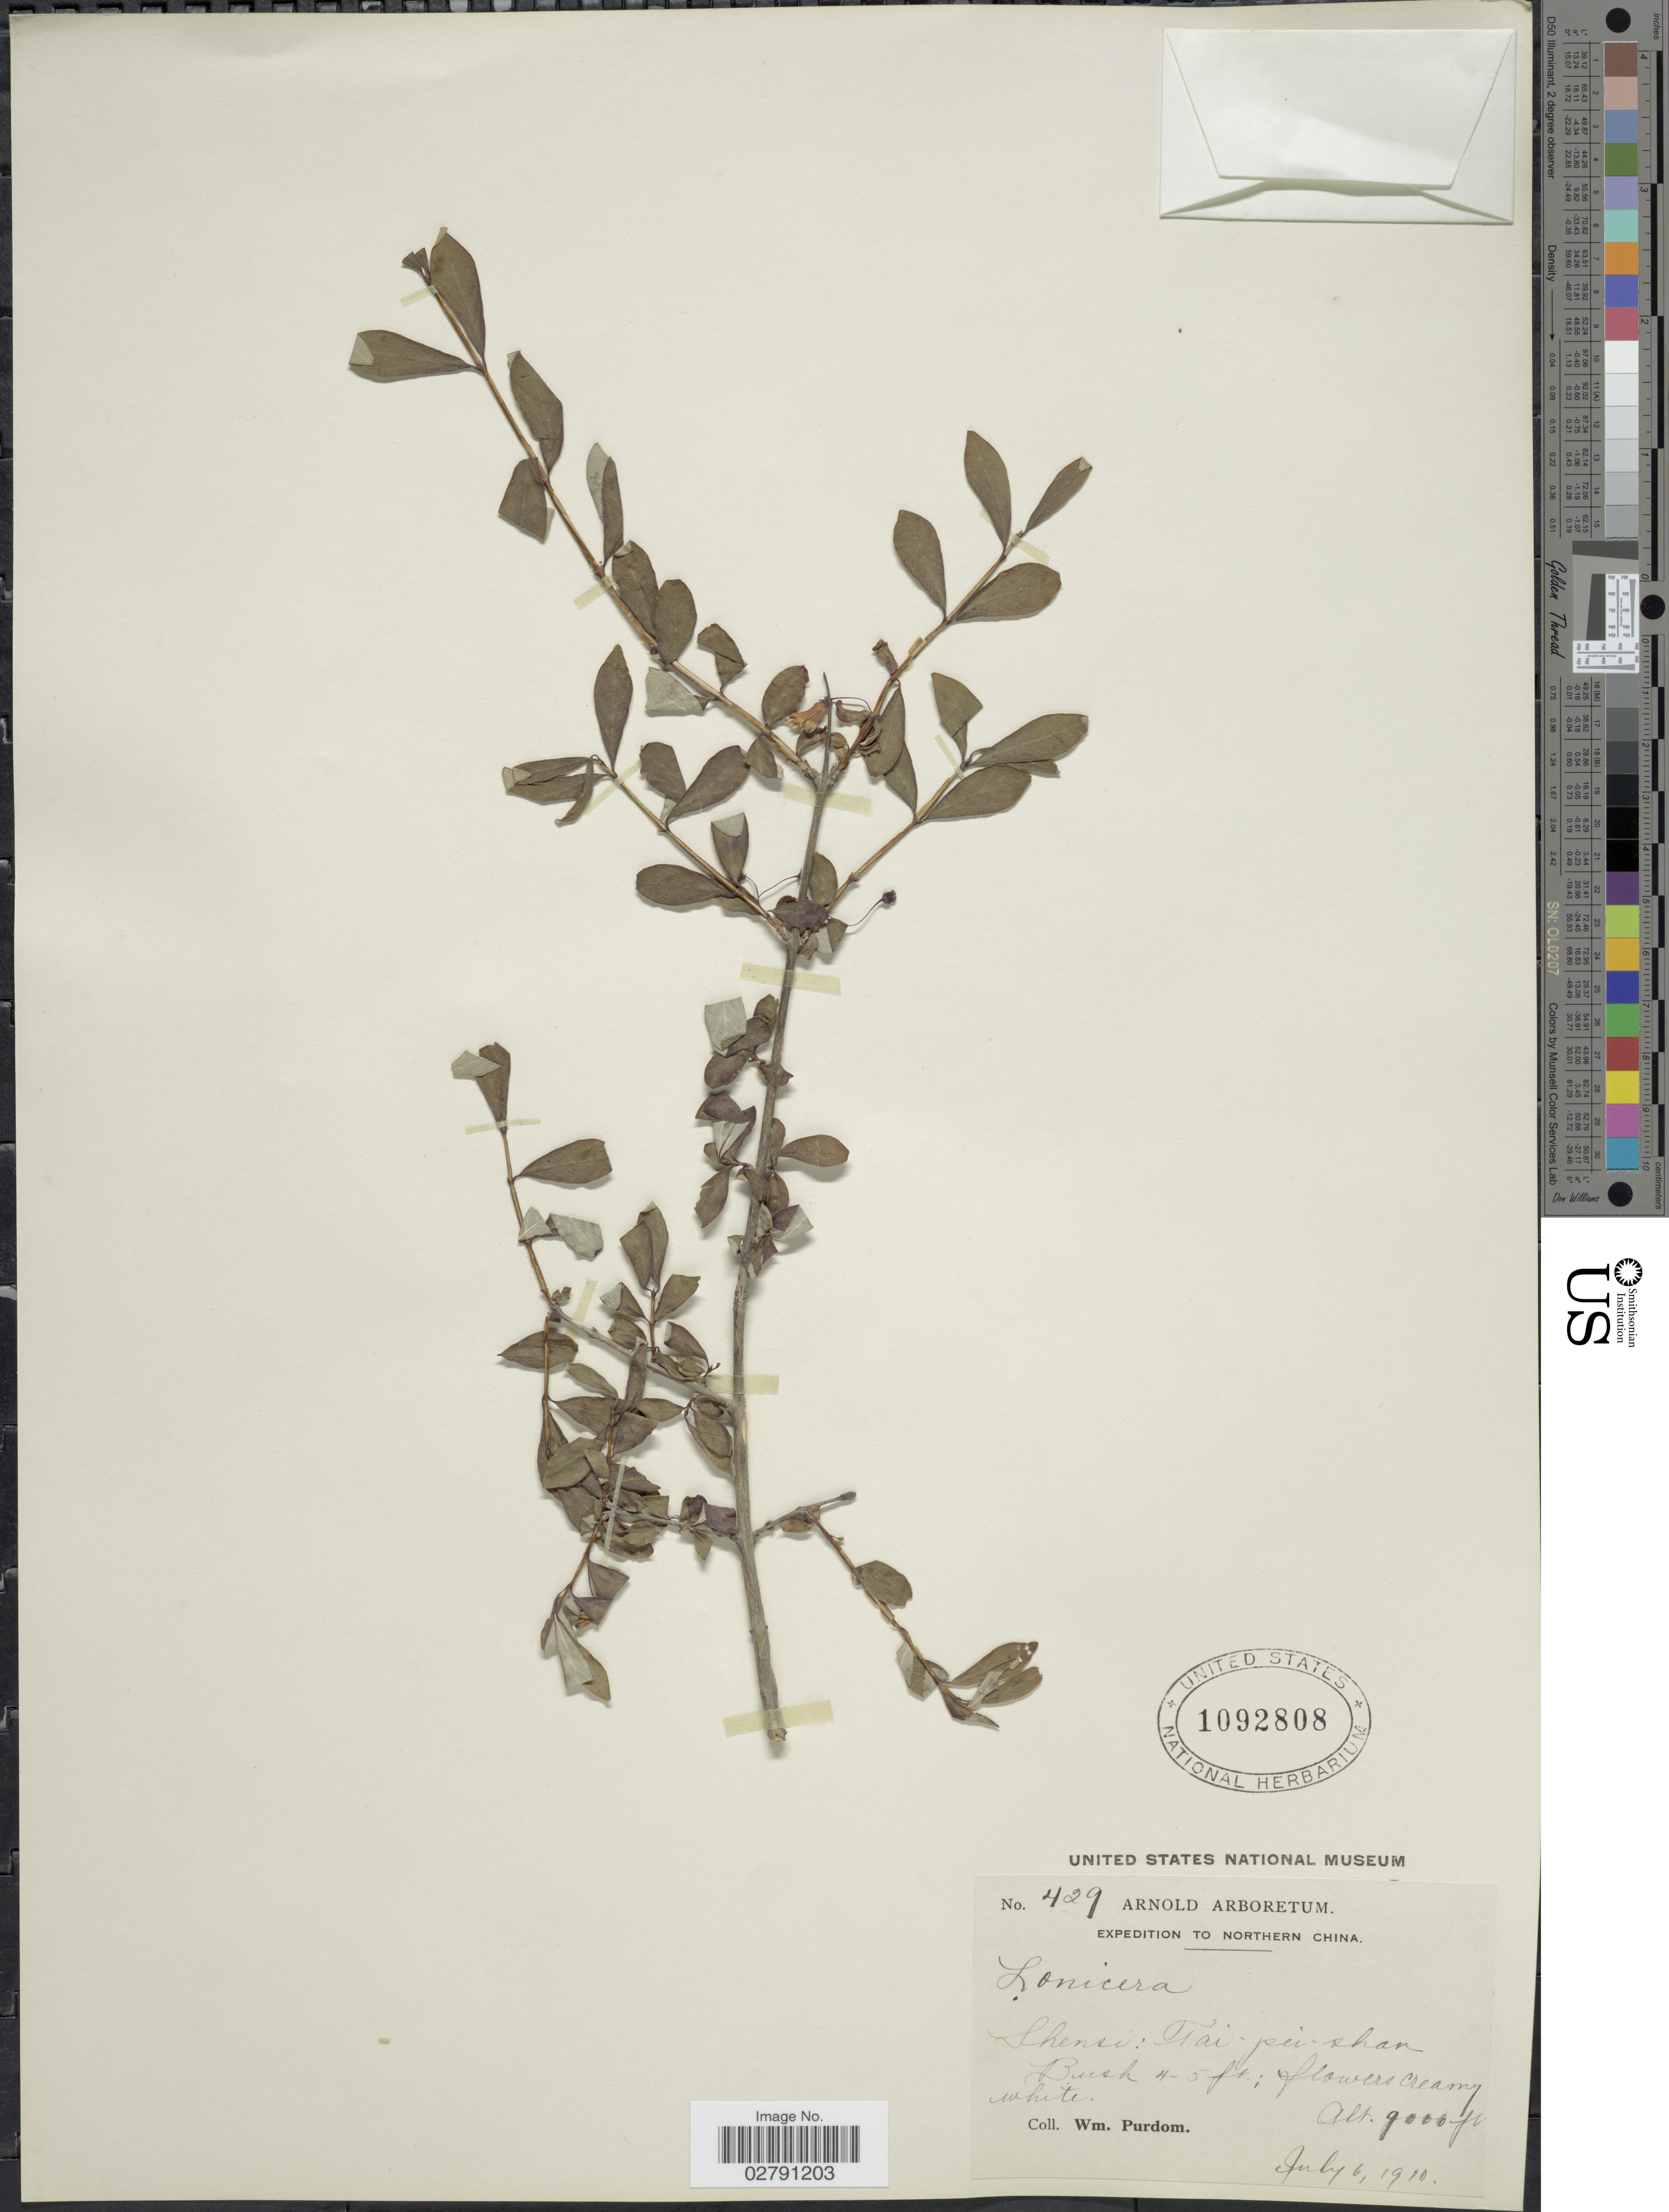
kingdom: Plantae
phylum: Tracheophyta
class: Magnoliopsida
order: Dipsacales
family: Caprifoliaceae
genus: Lonicera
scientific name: Lonicera sp.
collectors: W. Purdom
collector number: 429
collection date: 1910-07-06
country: China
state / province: Shaanxi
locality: Northern China. Shensi: Tai [interpreted]-pei-shan.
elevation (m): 2743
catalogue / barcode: US 1092808